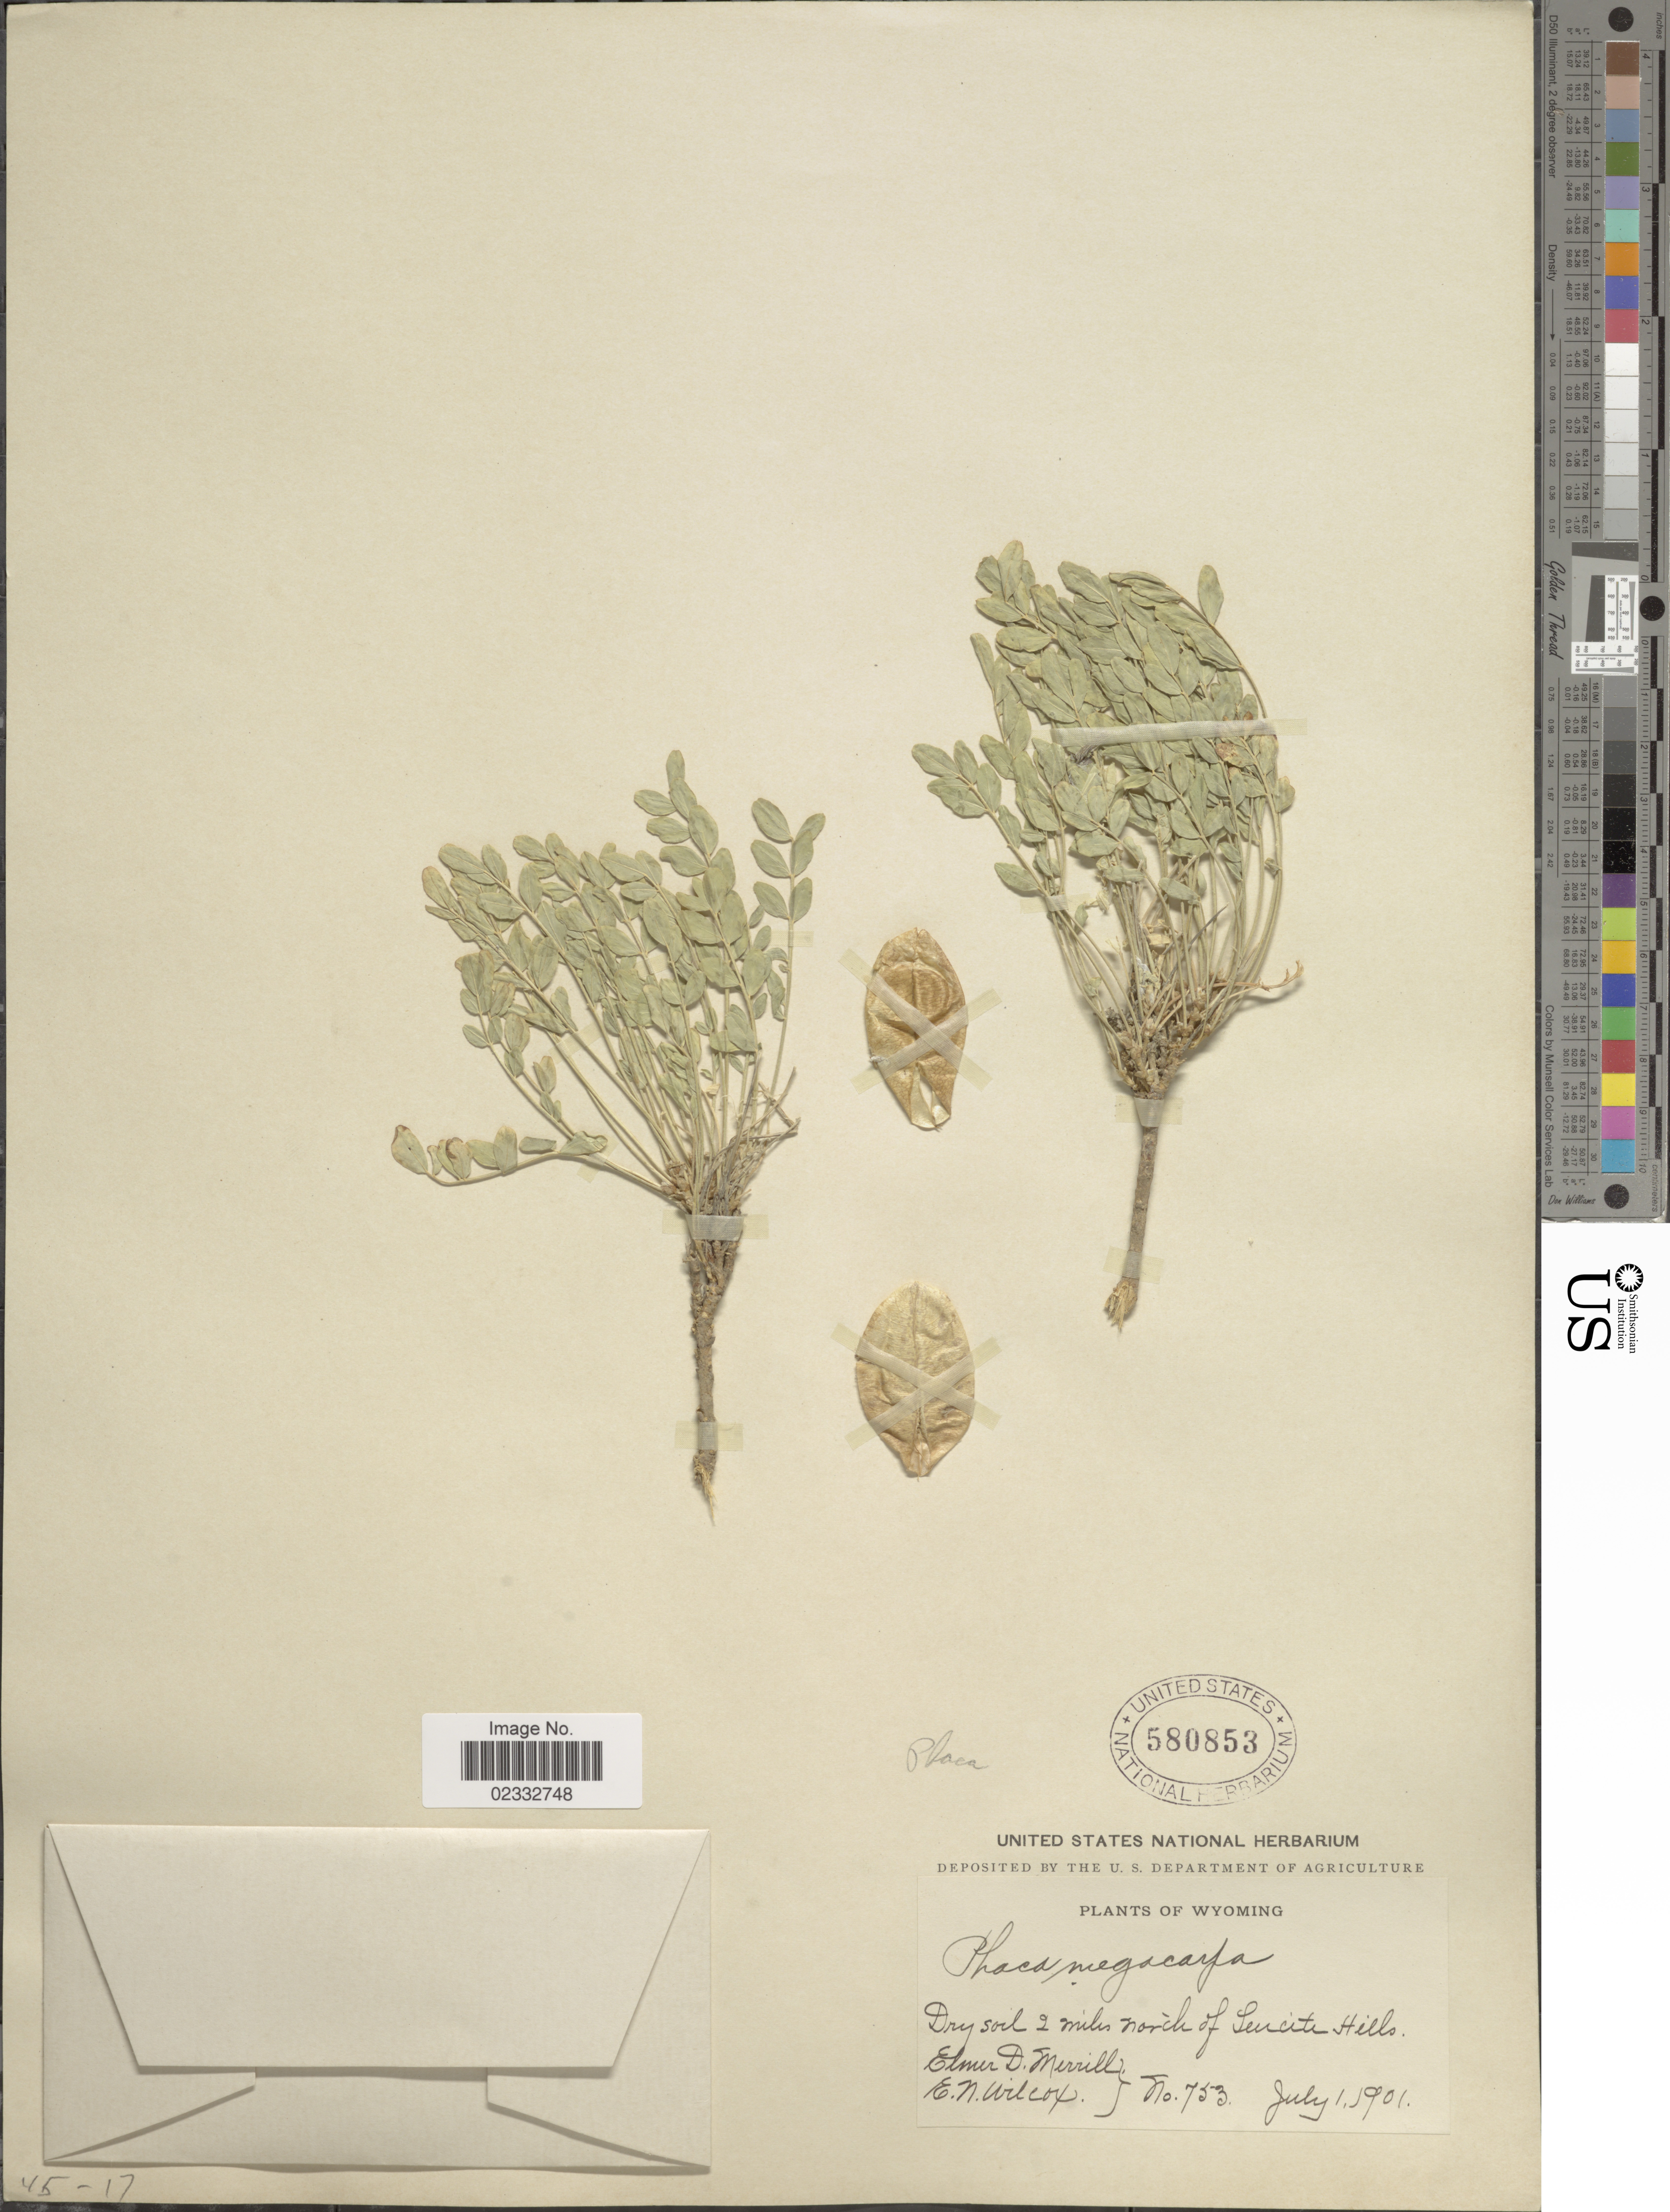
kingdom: Plantae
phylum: Tracheophyta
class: Magnoliopsida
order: Fabales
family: Fabaceae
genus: Astragalus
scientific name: Astragalus megacarpus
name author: (Torr. & A. Gray) A. Gray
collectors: E. D. Merrill & E. Wilcox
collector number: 753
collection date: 1901-07-01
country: United States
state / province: Wyoming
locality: Dry soil, 2 miles north of Leucite Hills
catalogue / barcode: US 580853